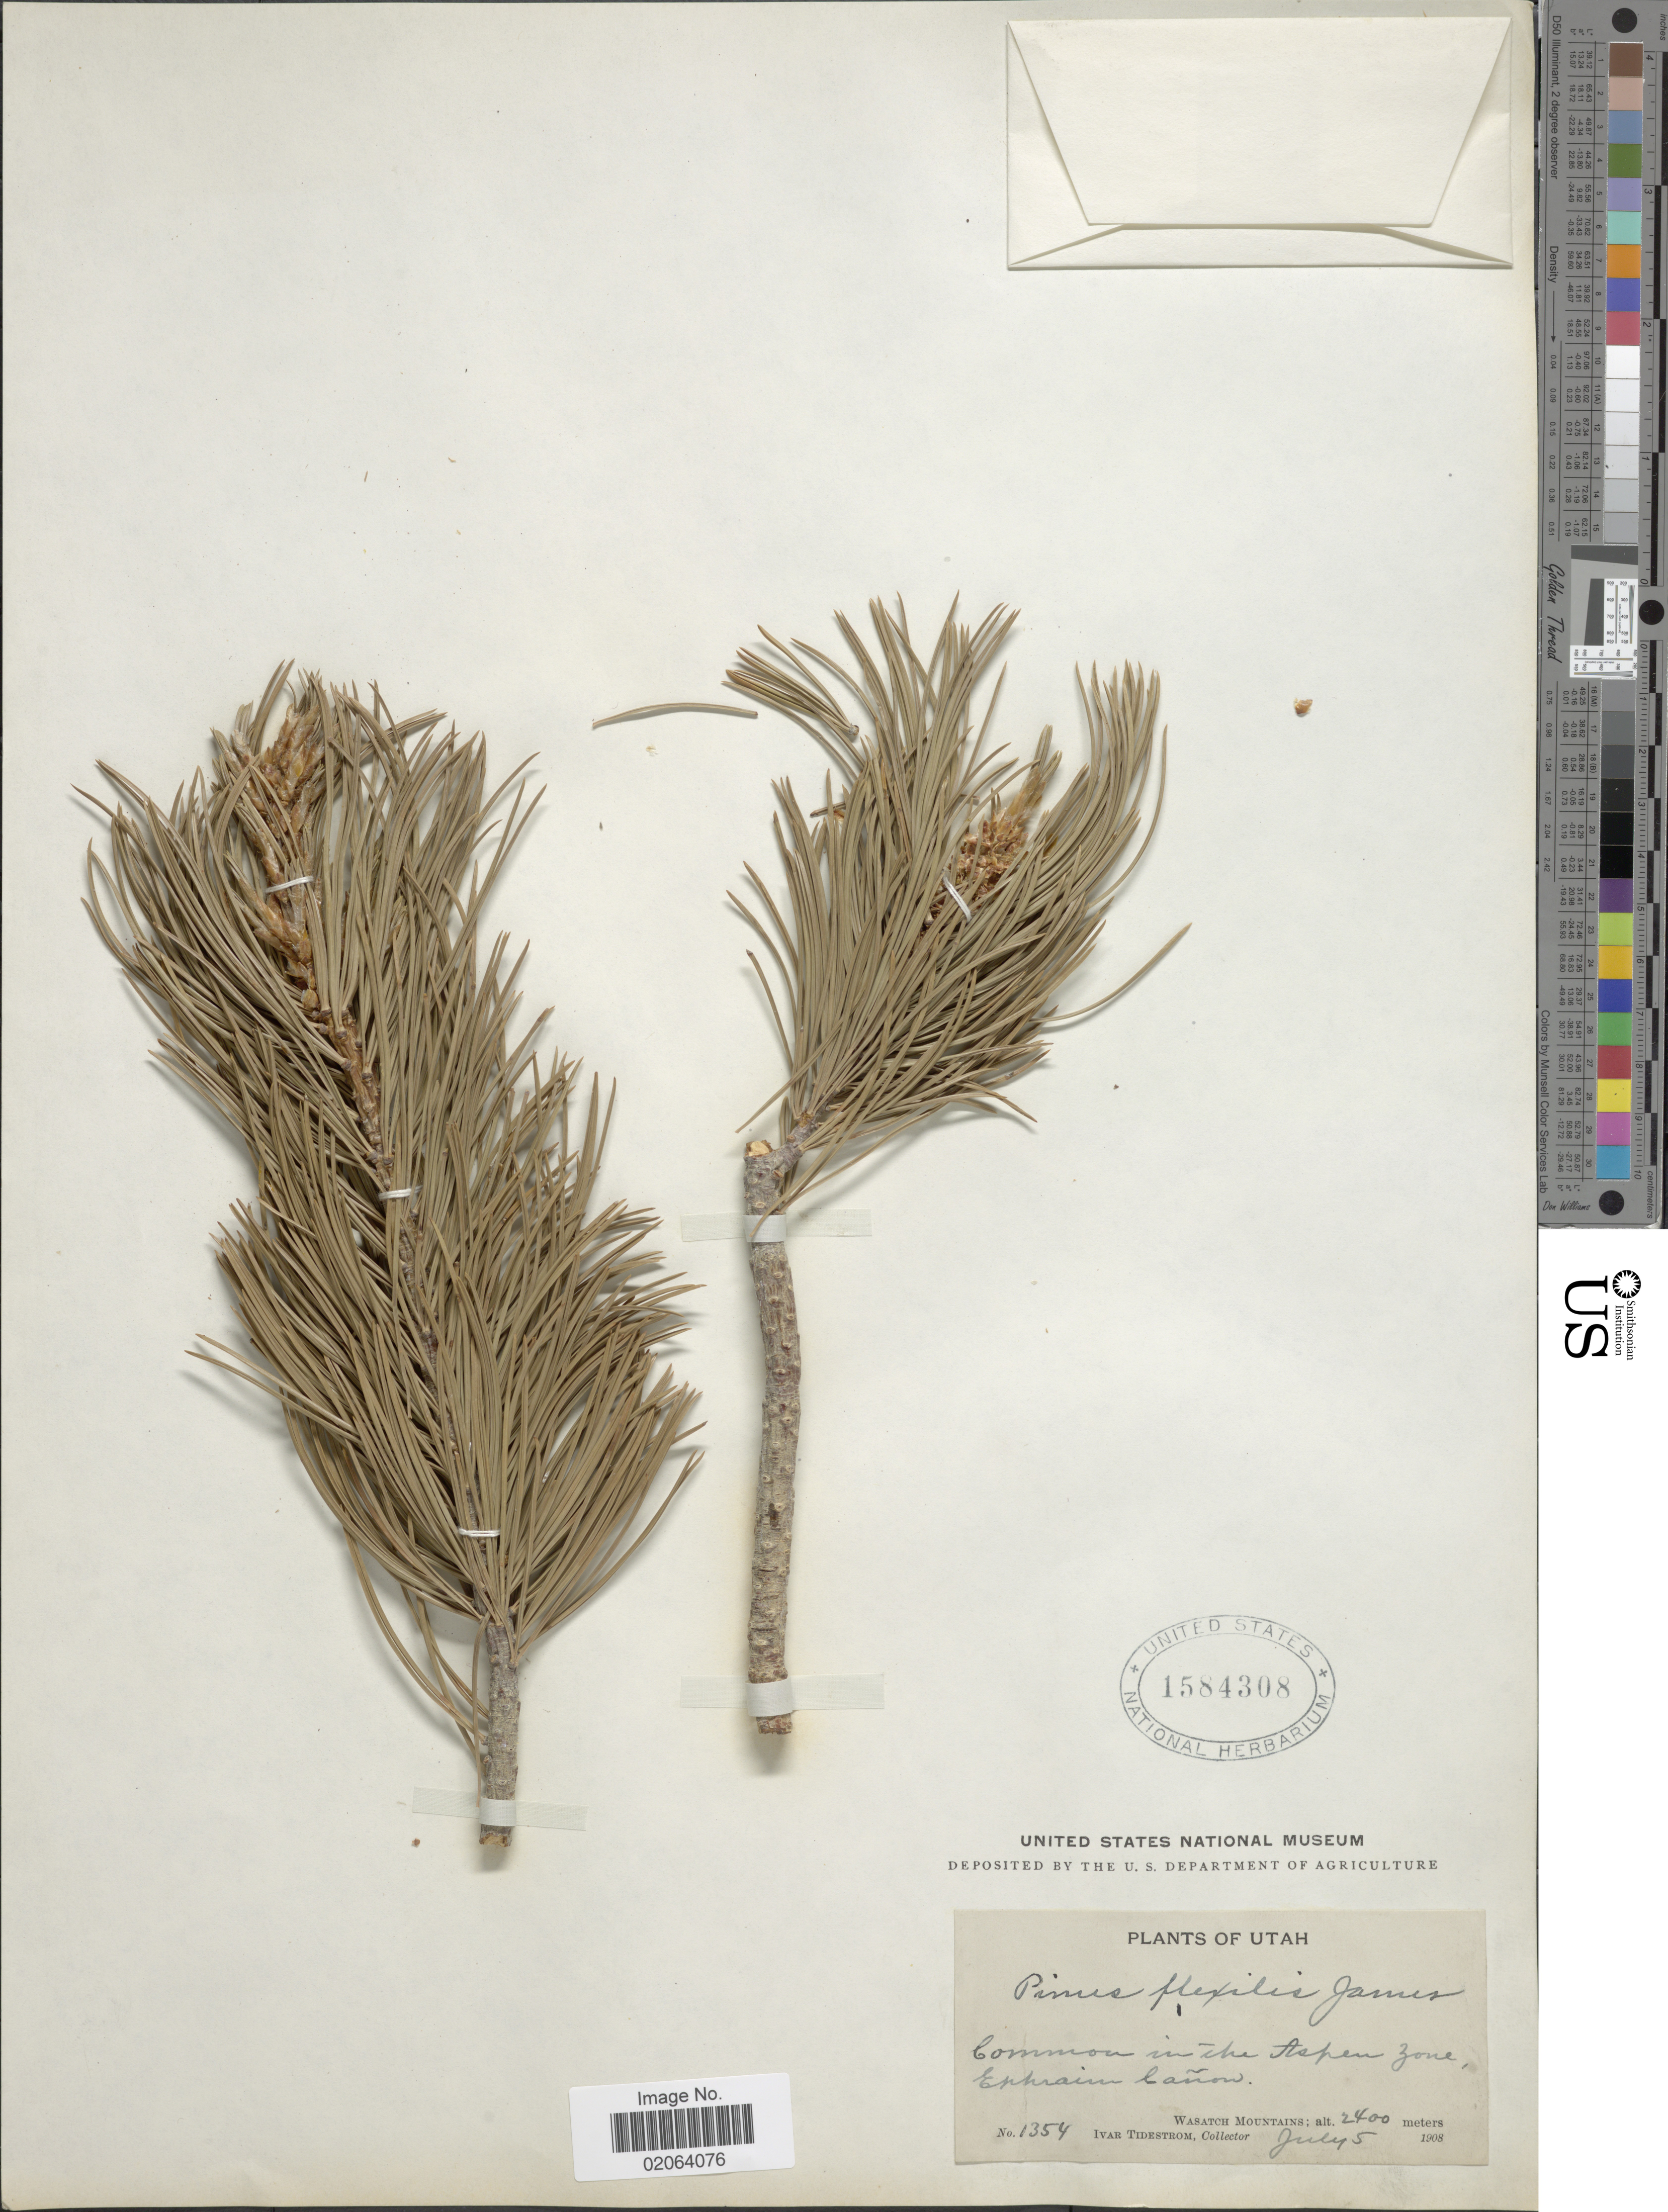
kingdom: Plantae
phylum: Tracheophyta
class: Pinopsida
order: Pinales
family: Pinaceae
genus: Pinus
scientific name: Pinus flexilis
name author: E. James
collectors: I. F. Tidestrom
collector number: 1354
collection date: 1908-07-05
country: United States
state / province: Utah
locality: Aspen Zone, Ephraim Cañon, Wasatch Mountains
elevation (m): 2400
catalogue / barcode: US 1584308